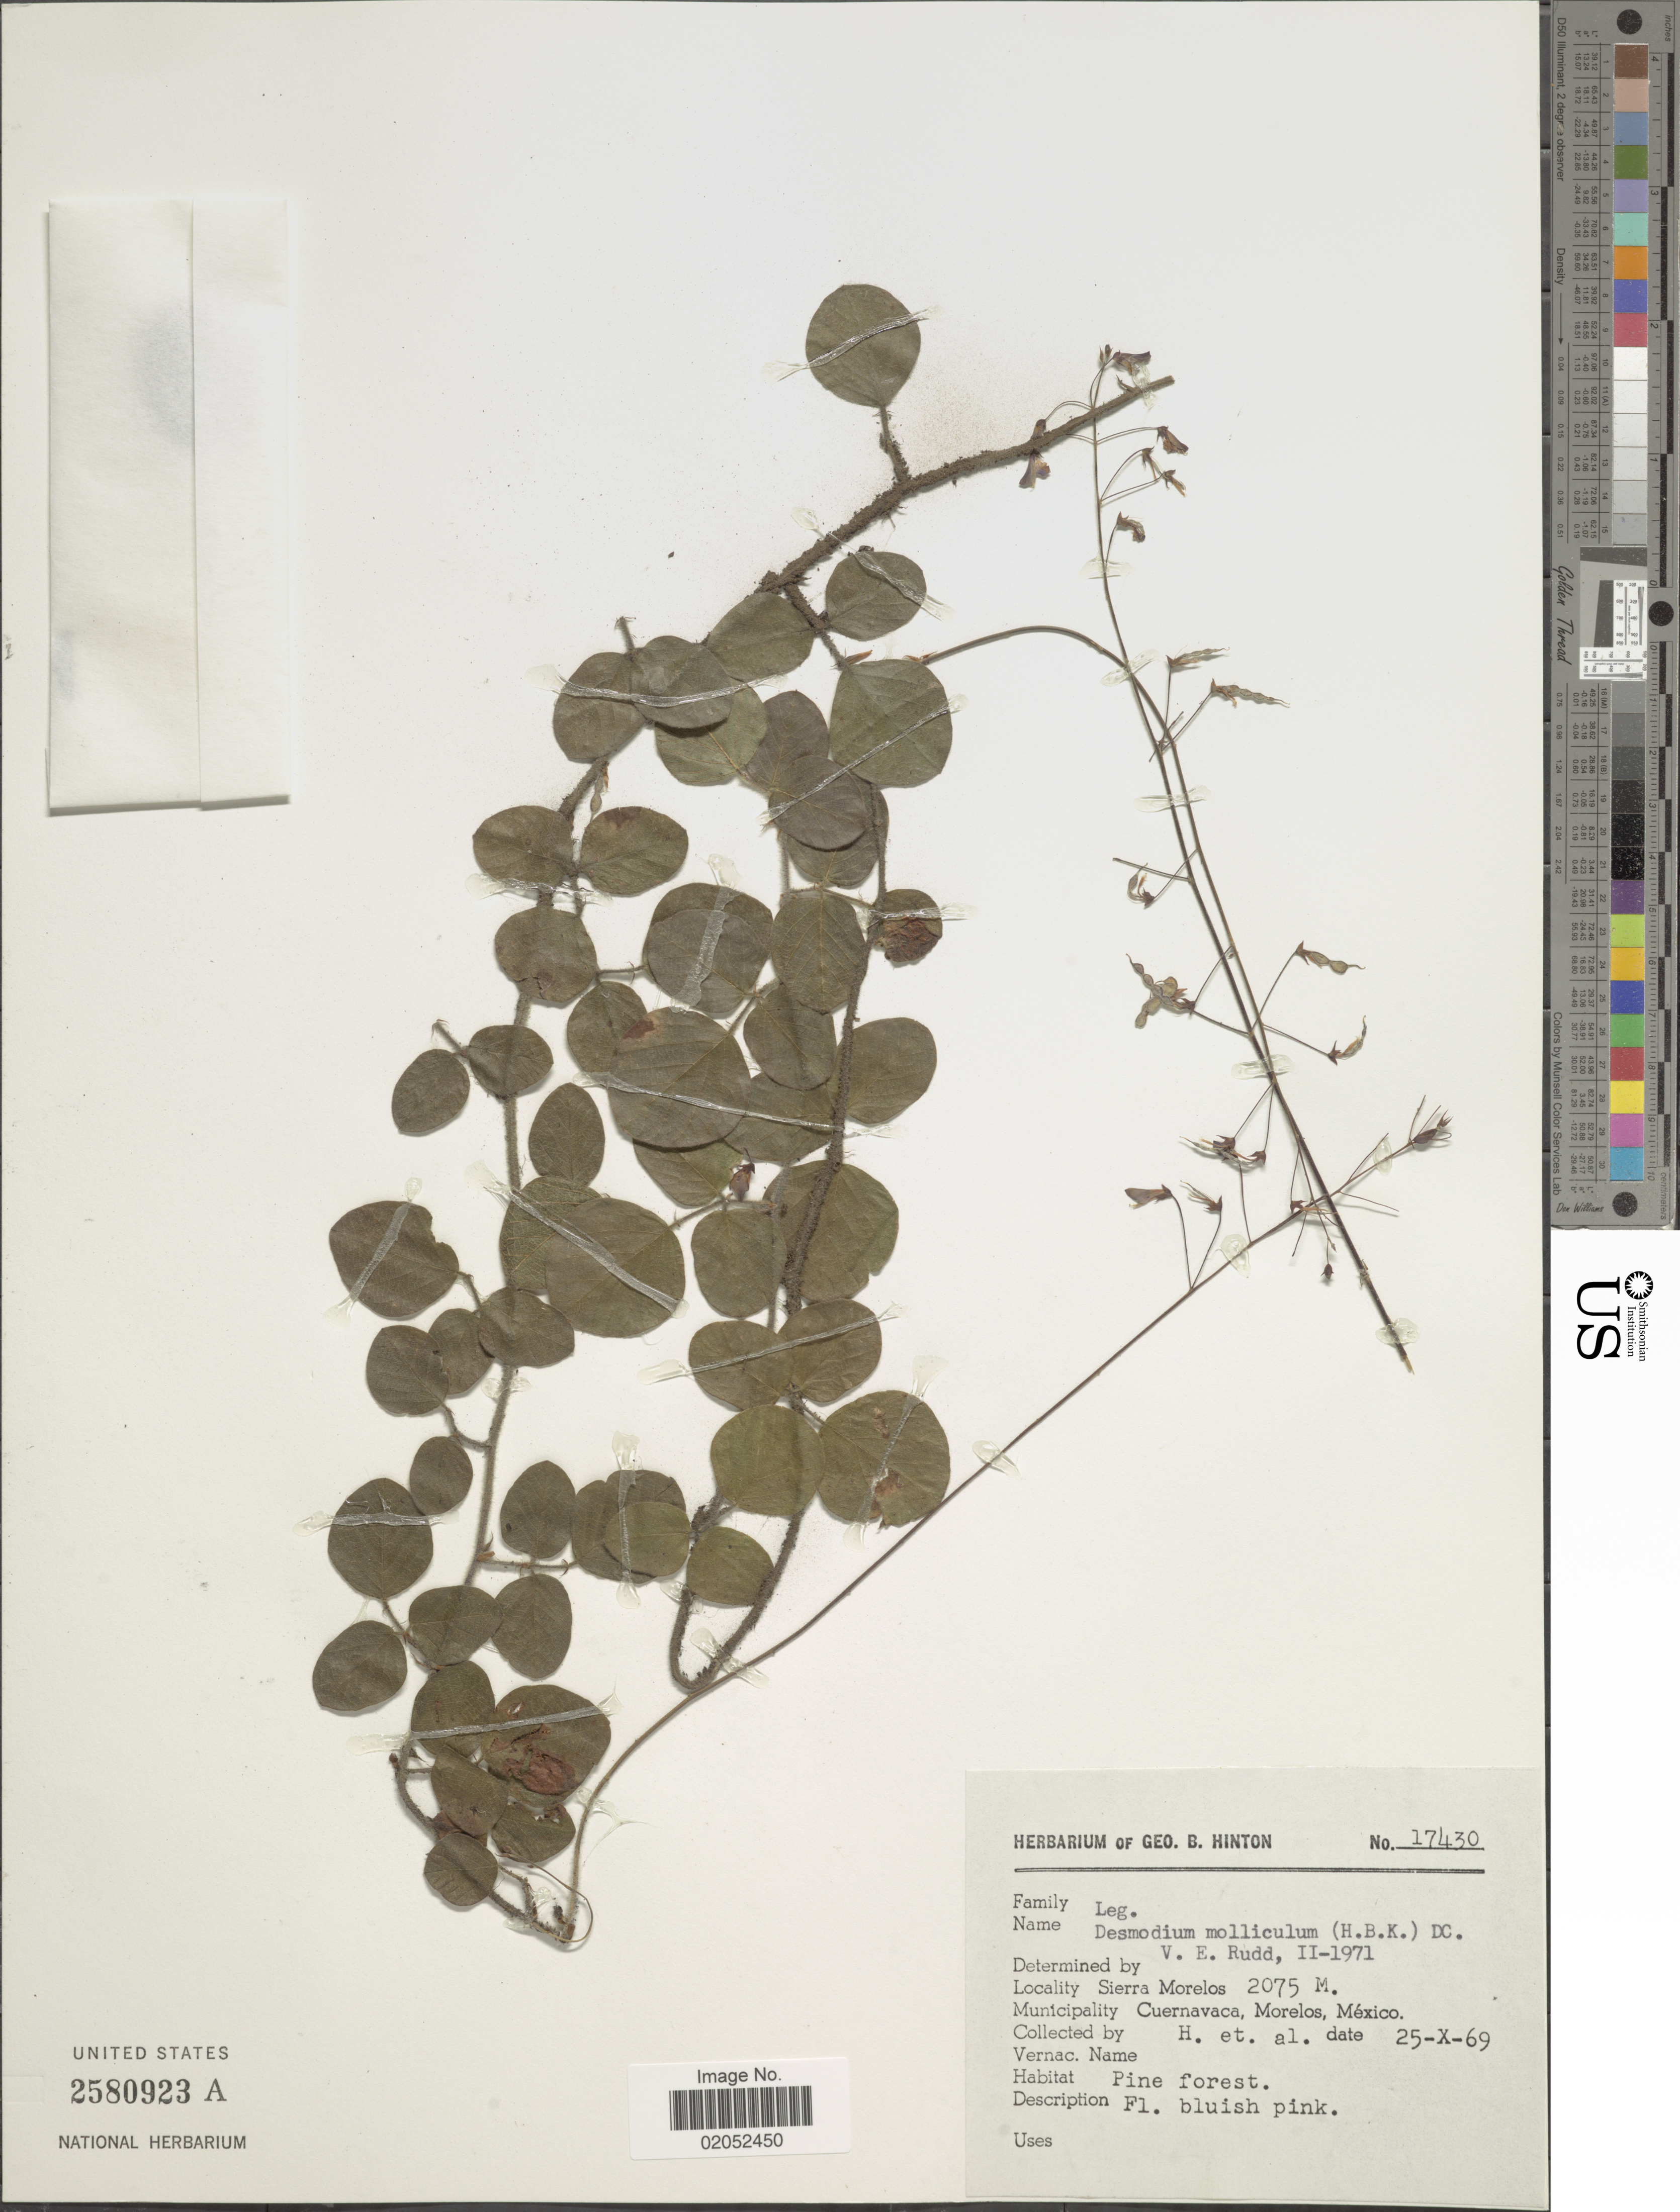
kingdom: Plantae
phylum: Tracheophyta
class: Magnoliopsida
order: Fabales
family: Fabaceae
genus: Desmodium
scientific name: Desmodium molliculum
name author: (Kunth) DC.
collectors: G. B. Hinton & et al.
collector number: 17430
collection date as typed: Transcribed d/m/y: 25/10/69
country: Mexico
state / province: Morelos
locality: Sierra Morelos, Cuernavaca, Morelos, Mexico.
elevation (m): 2075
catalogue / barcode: US 2580923A